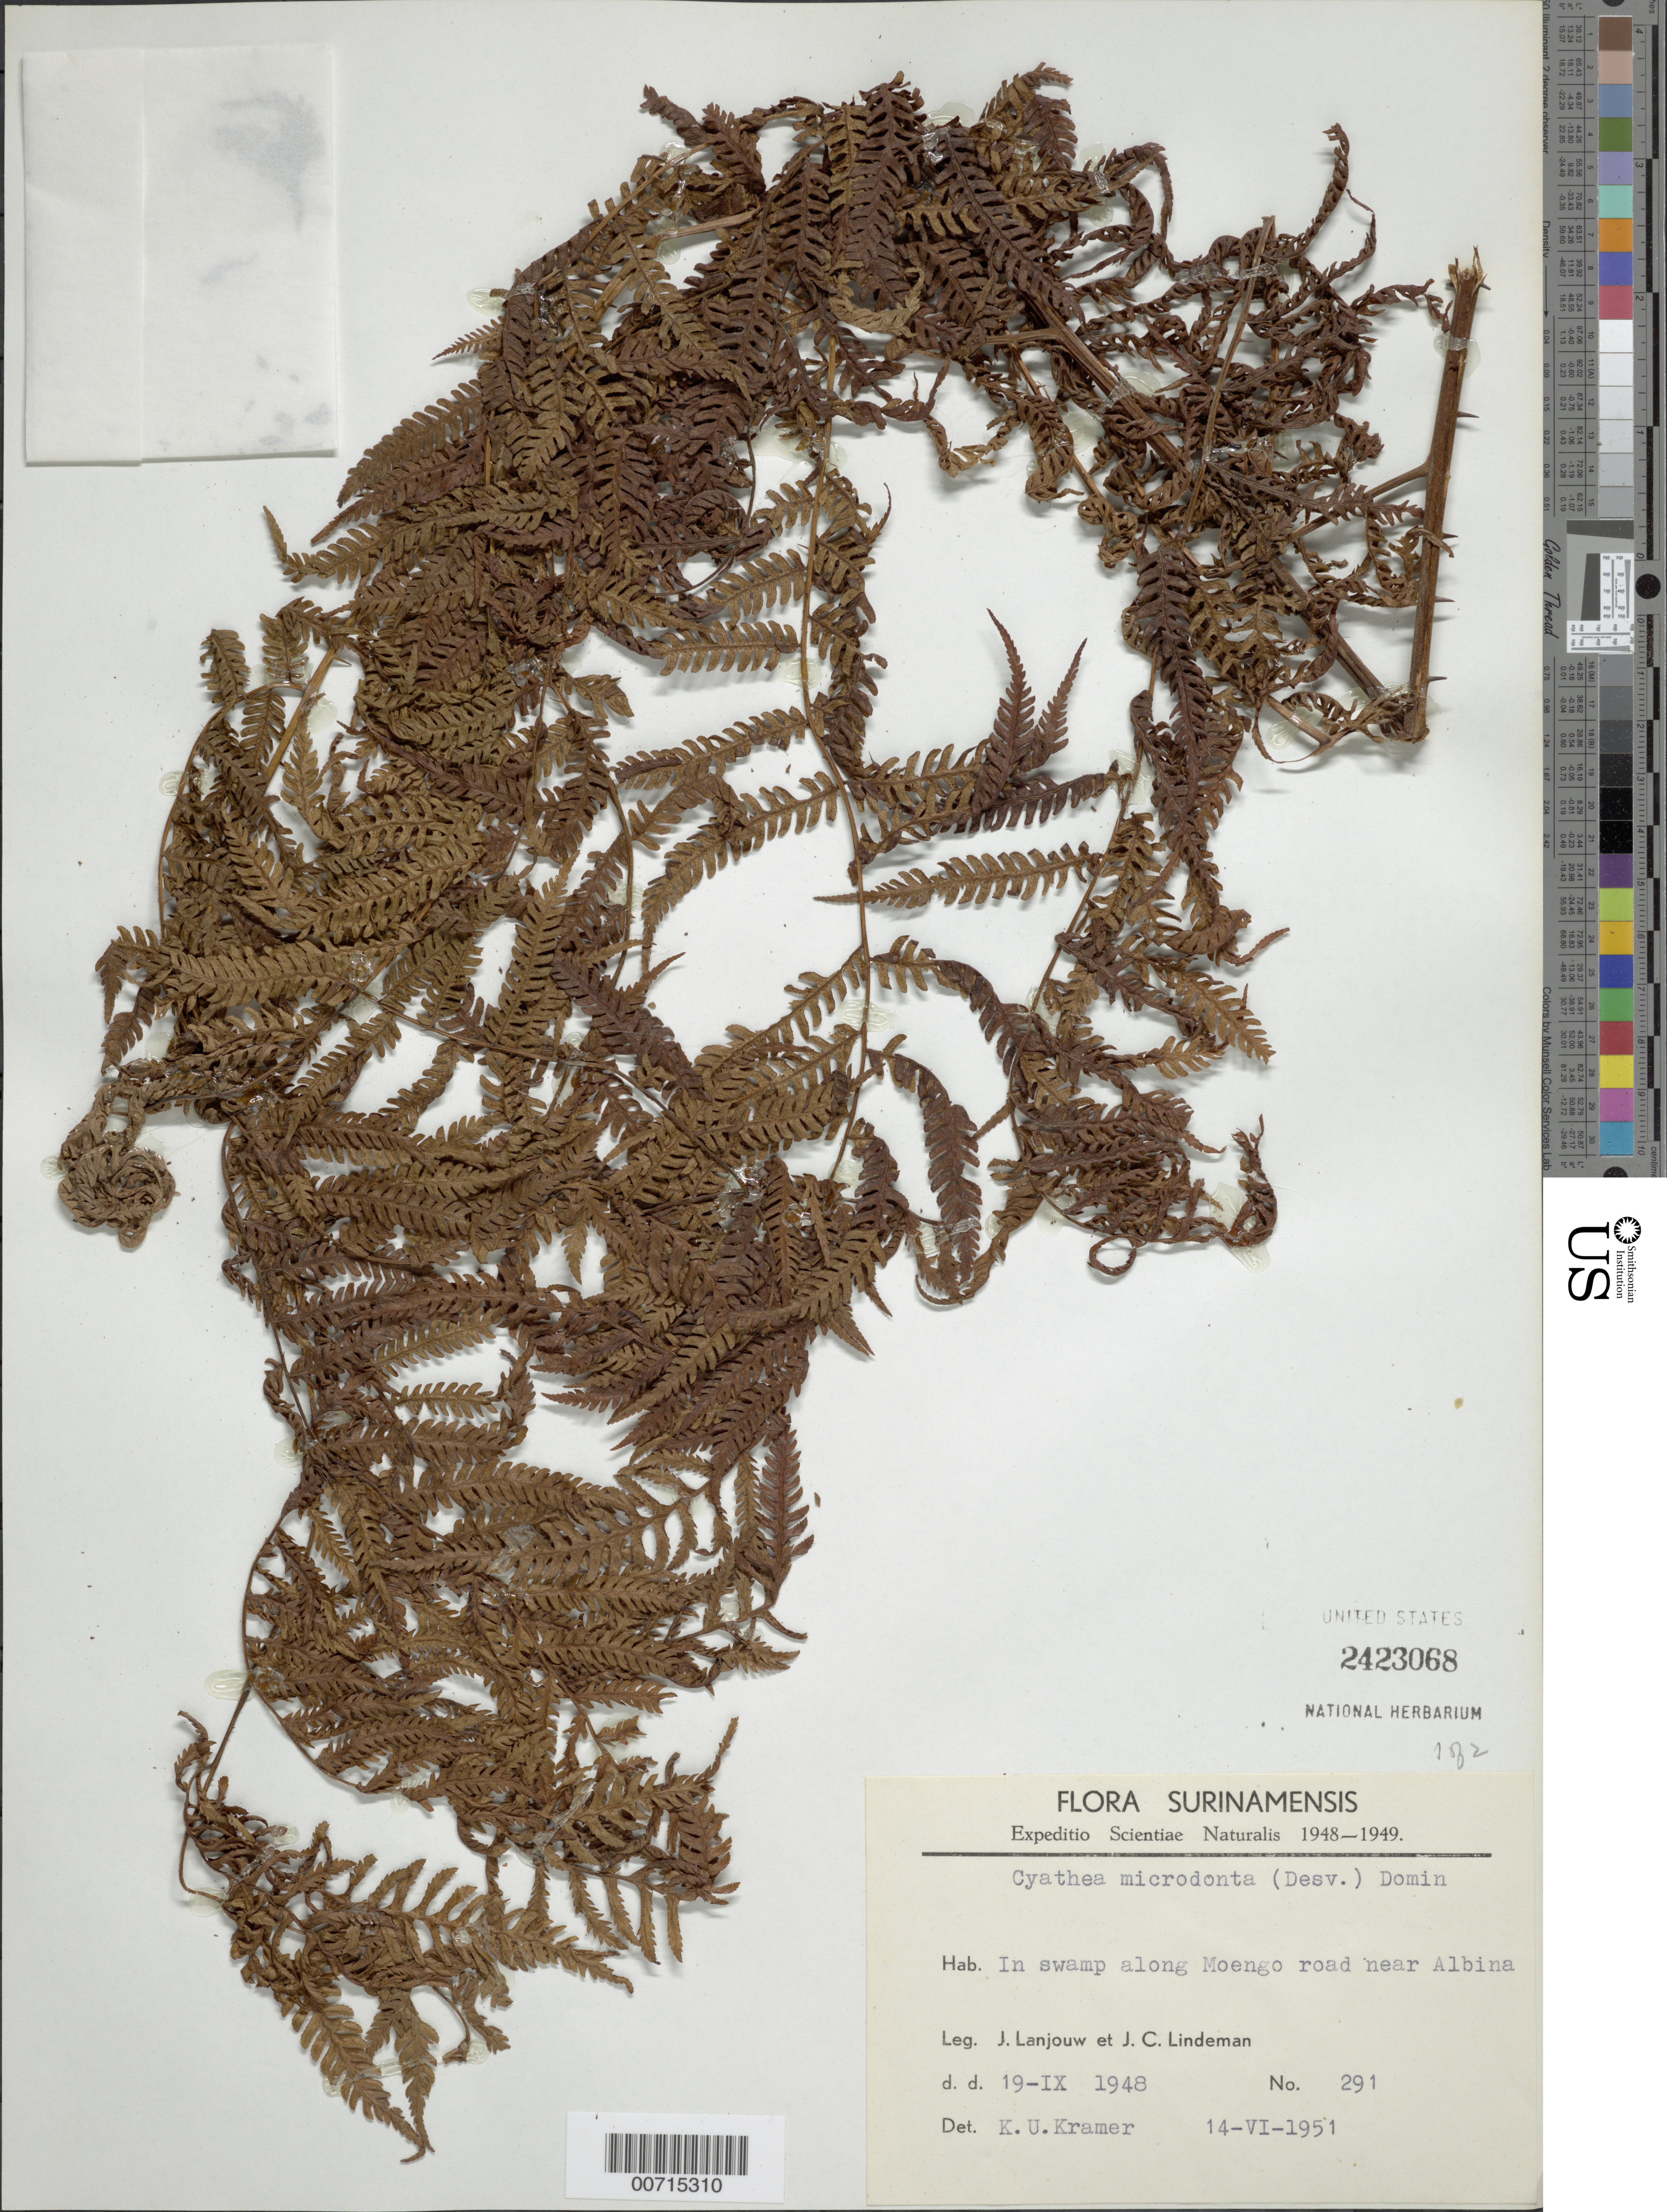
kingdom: Plantae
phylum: Tracheophyta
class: Polypodiopsida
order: Cyatheales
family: Cyatheaceae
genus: Cyathea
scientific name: Cyathea microdonta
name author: (Desv.) Domin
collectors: J. Lanjouw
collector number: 51 291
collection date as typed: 14-Jun-51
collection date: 1951-06-14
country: Suriname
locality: Moengo Road, near Albina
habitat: Swamp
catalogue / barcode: US 2423068